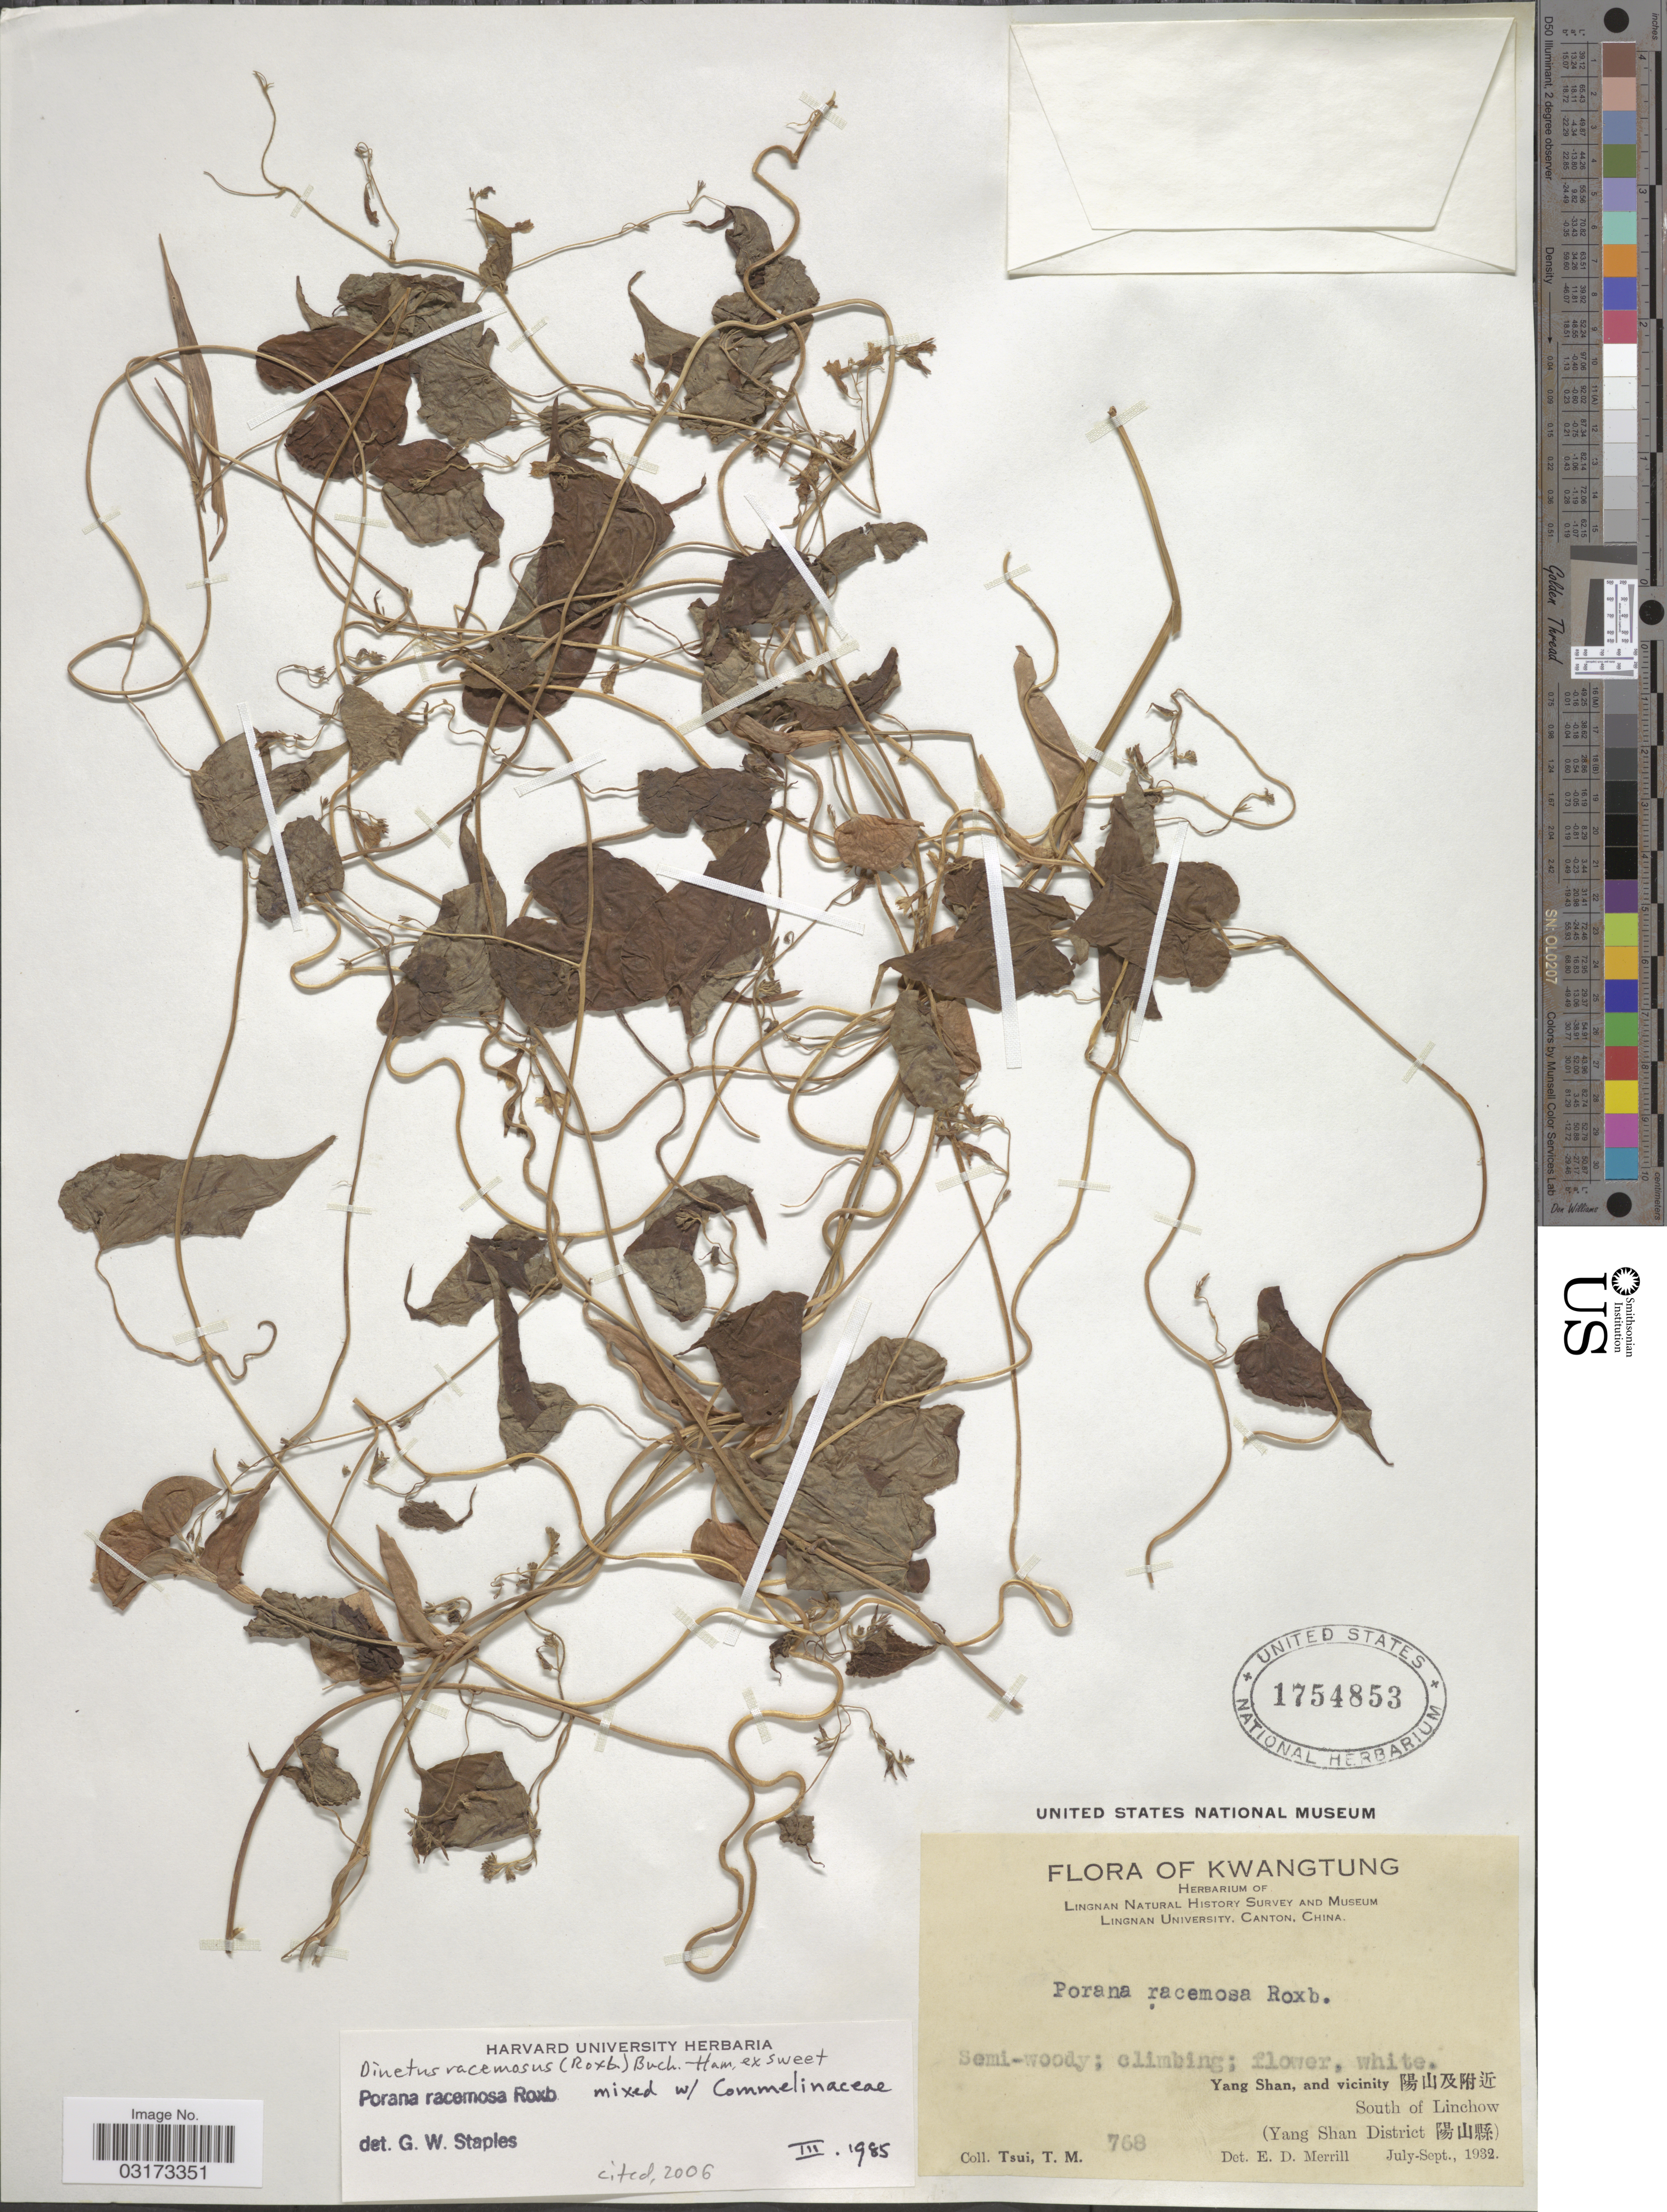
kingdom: Plantae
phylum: Tracheophyta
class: Magnoliopsida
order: Solanales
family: Convolvulaceae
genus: Dinetus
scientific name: Dinetus racemosus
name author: (Roxb.) Sweet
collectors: T. Tsui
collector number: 768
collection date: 1932-07/1932-09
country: China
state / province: Guangdong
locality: Kwatung.Yang Shan, and vicinity South of Linchow (Yang Shan District).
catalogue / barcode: US 1754853